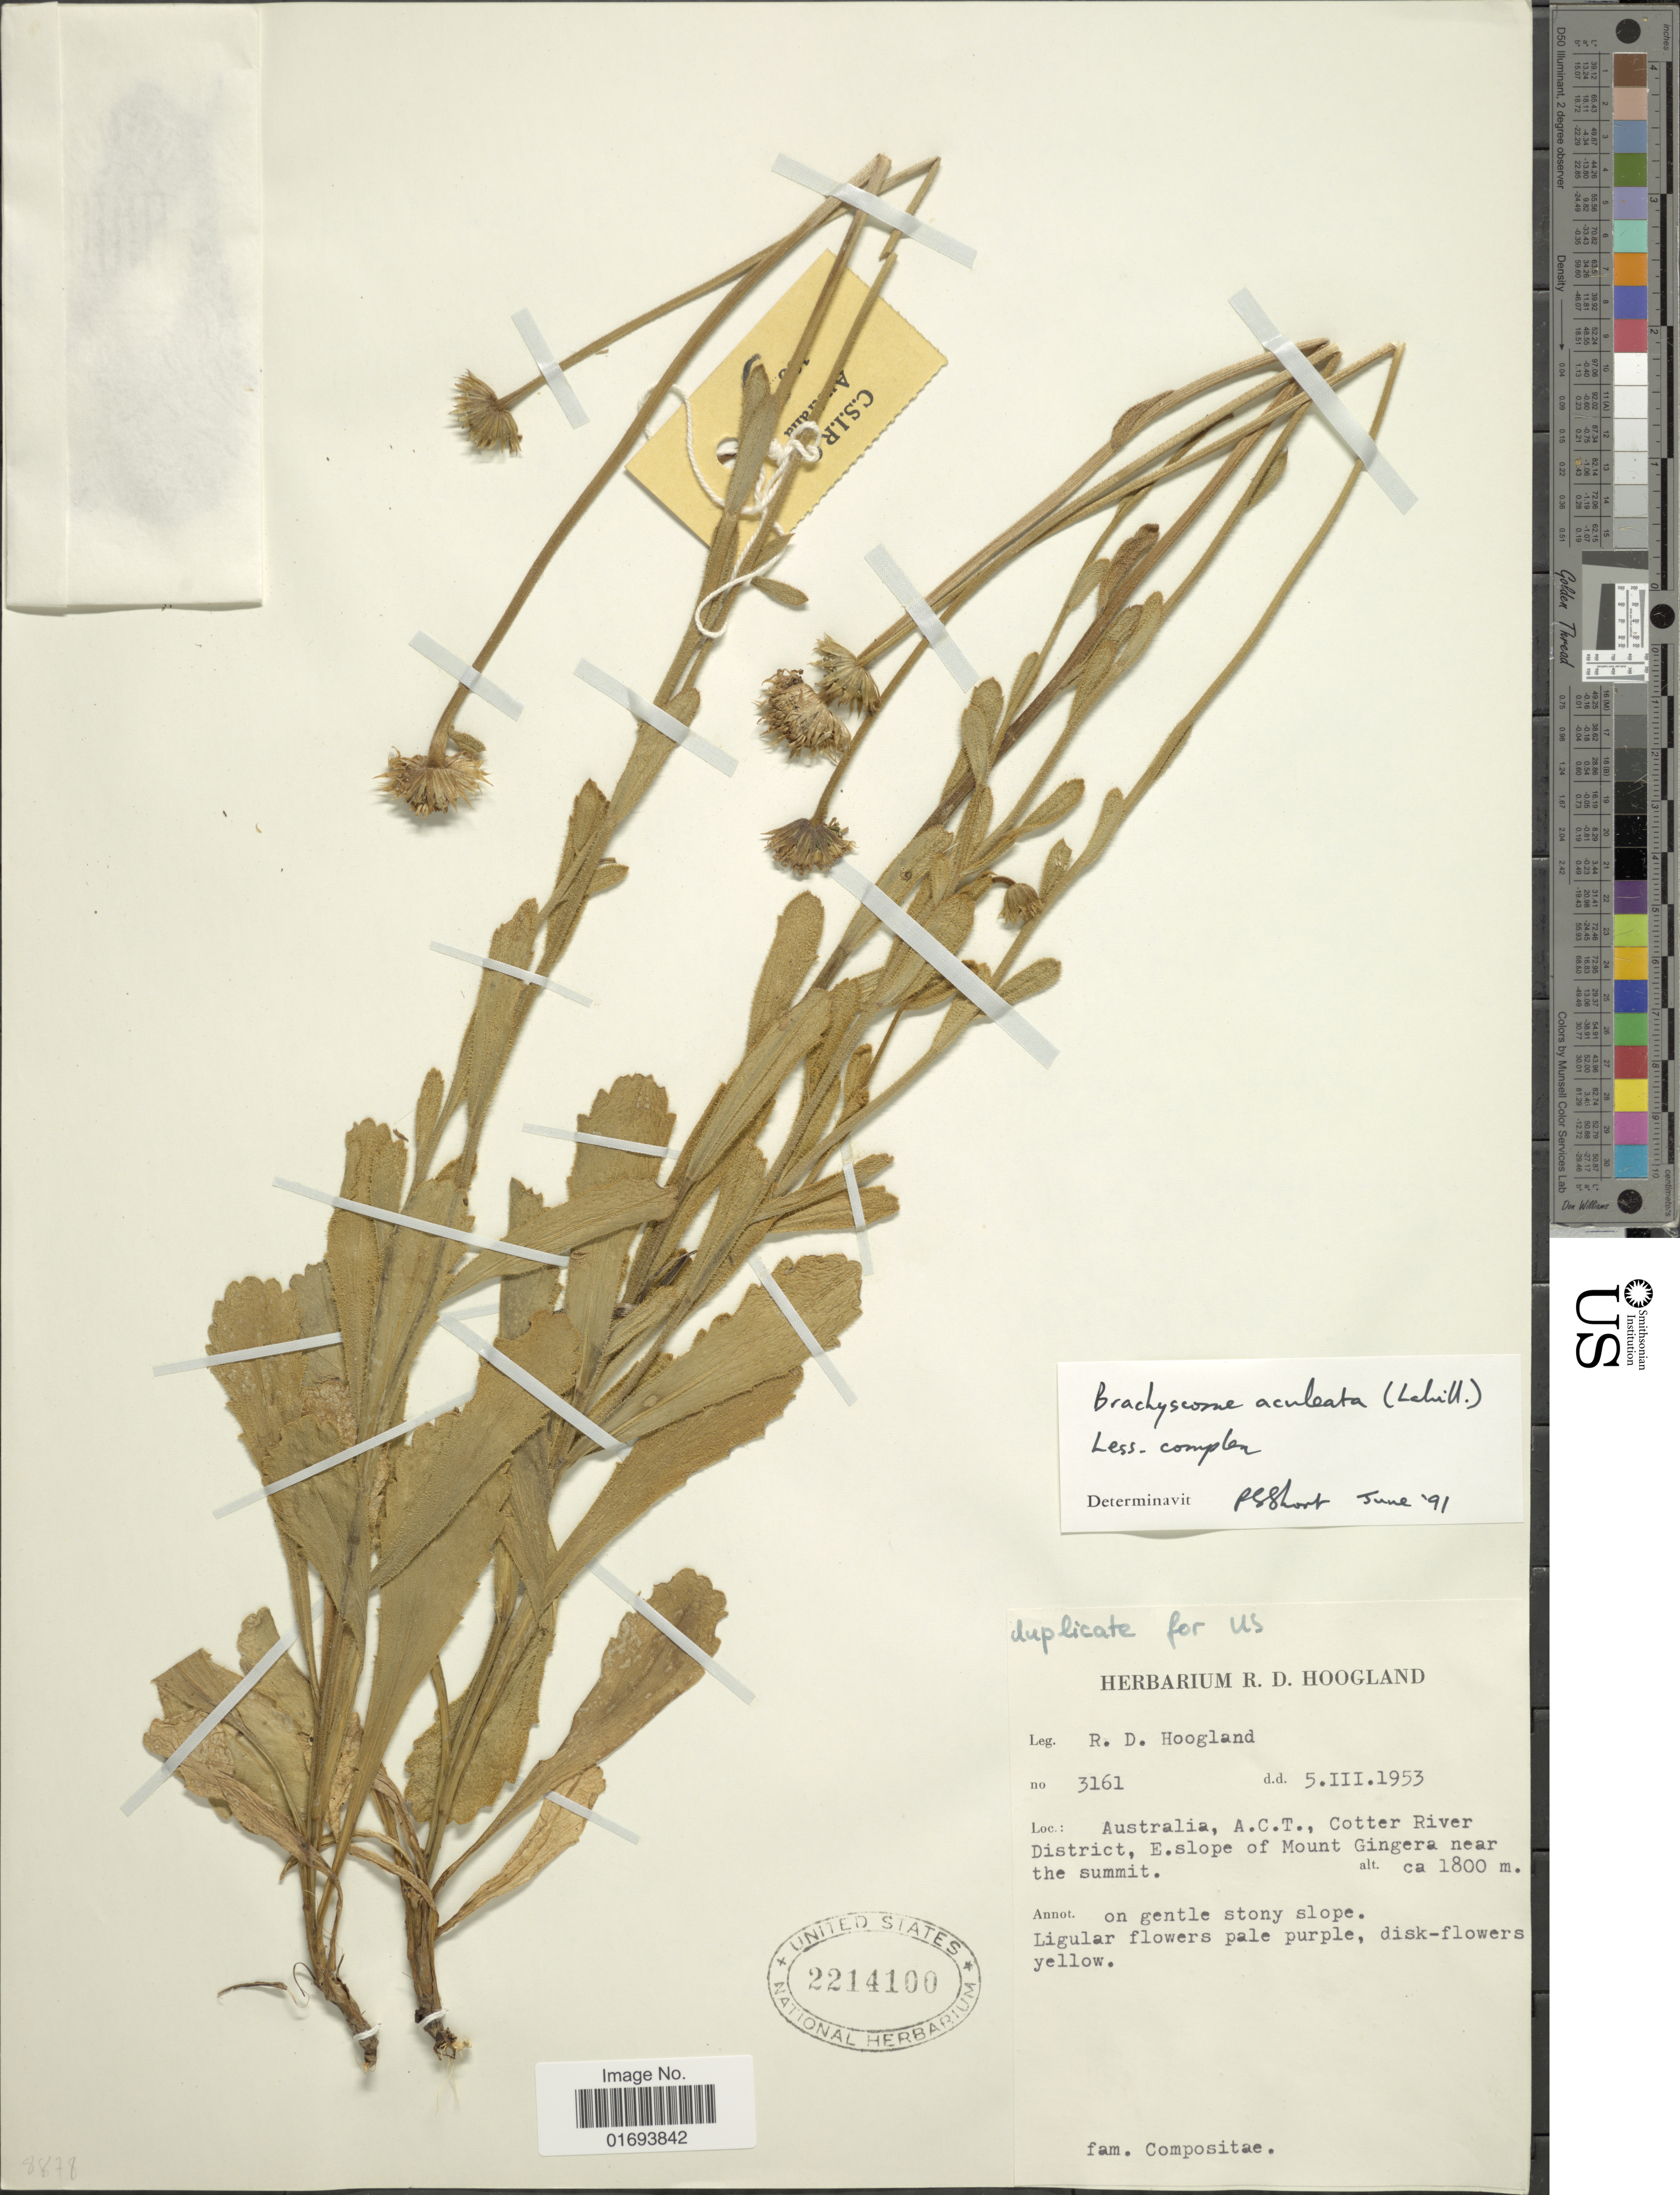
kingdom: Plantae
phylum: Tracheophyta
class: Magnoliopsida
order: Asterales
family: Asteraceae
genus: Brachyscome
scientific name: Brachyscome aculeata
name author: (Labill.) Less.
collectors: R. D. Hoogland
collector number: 3161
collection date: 1953-01-05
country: Australia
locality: Australia, A.C.T., Cotter River District, E. slope of Mount Gingera near the summit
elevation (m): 1800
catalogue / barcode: US 2214100